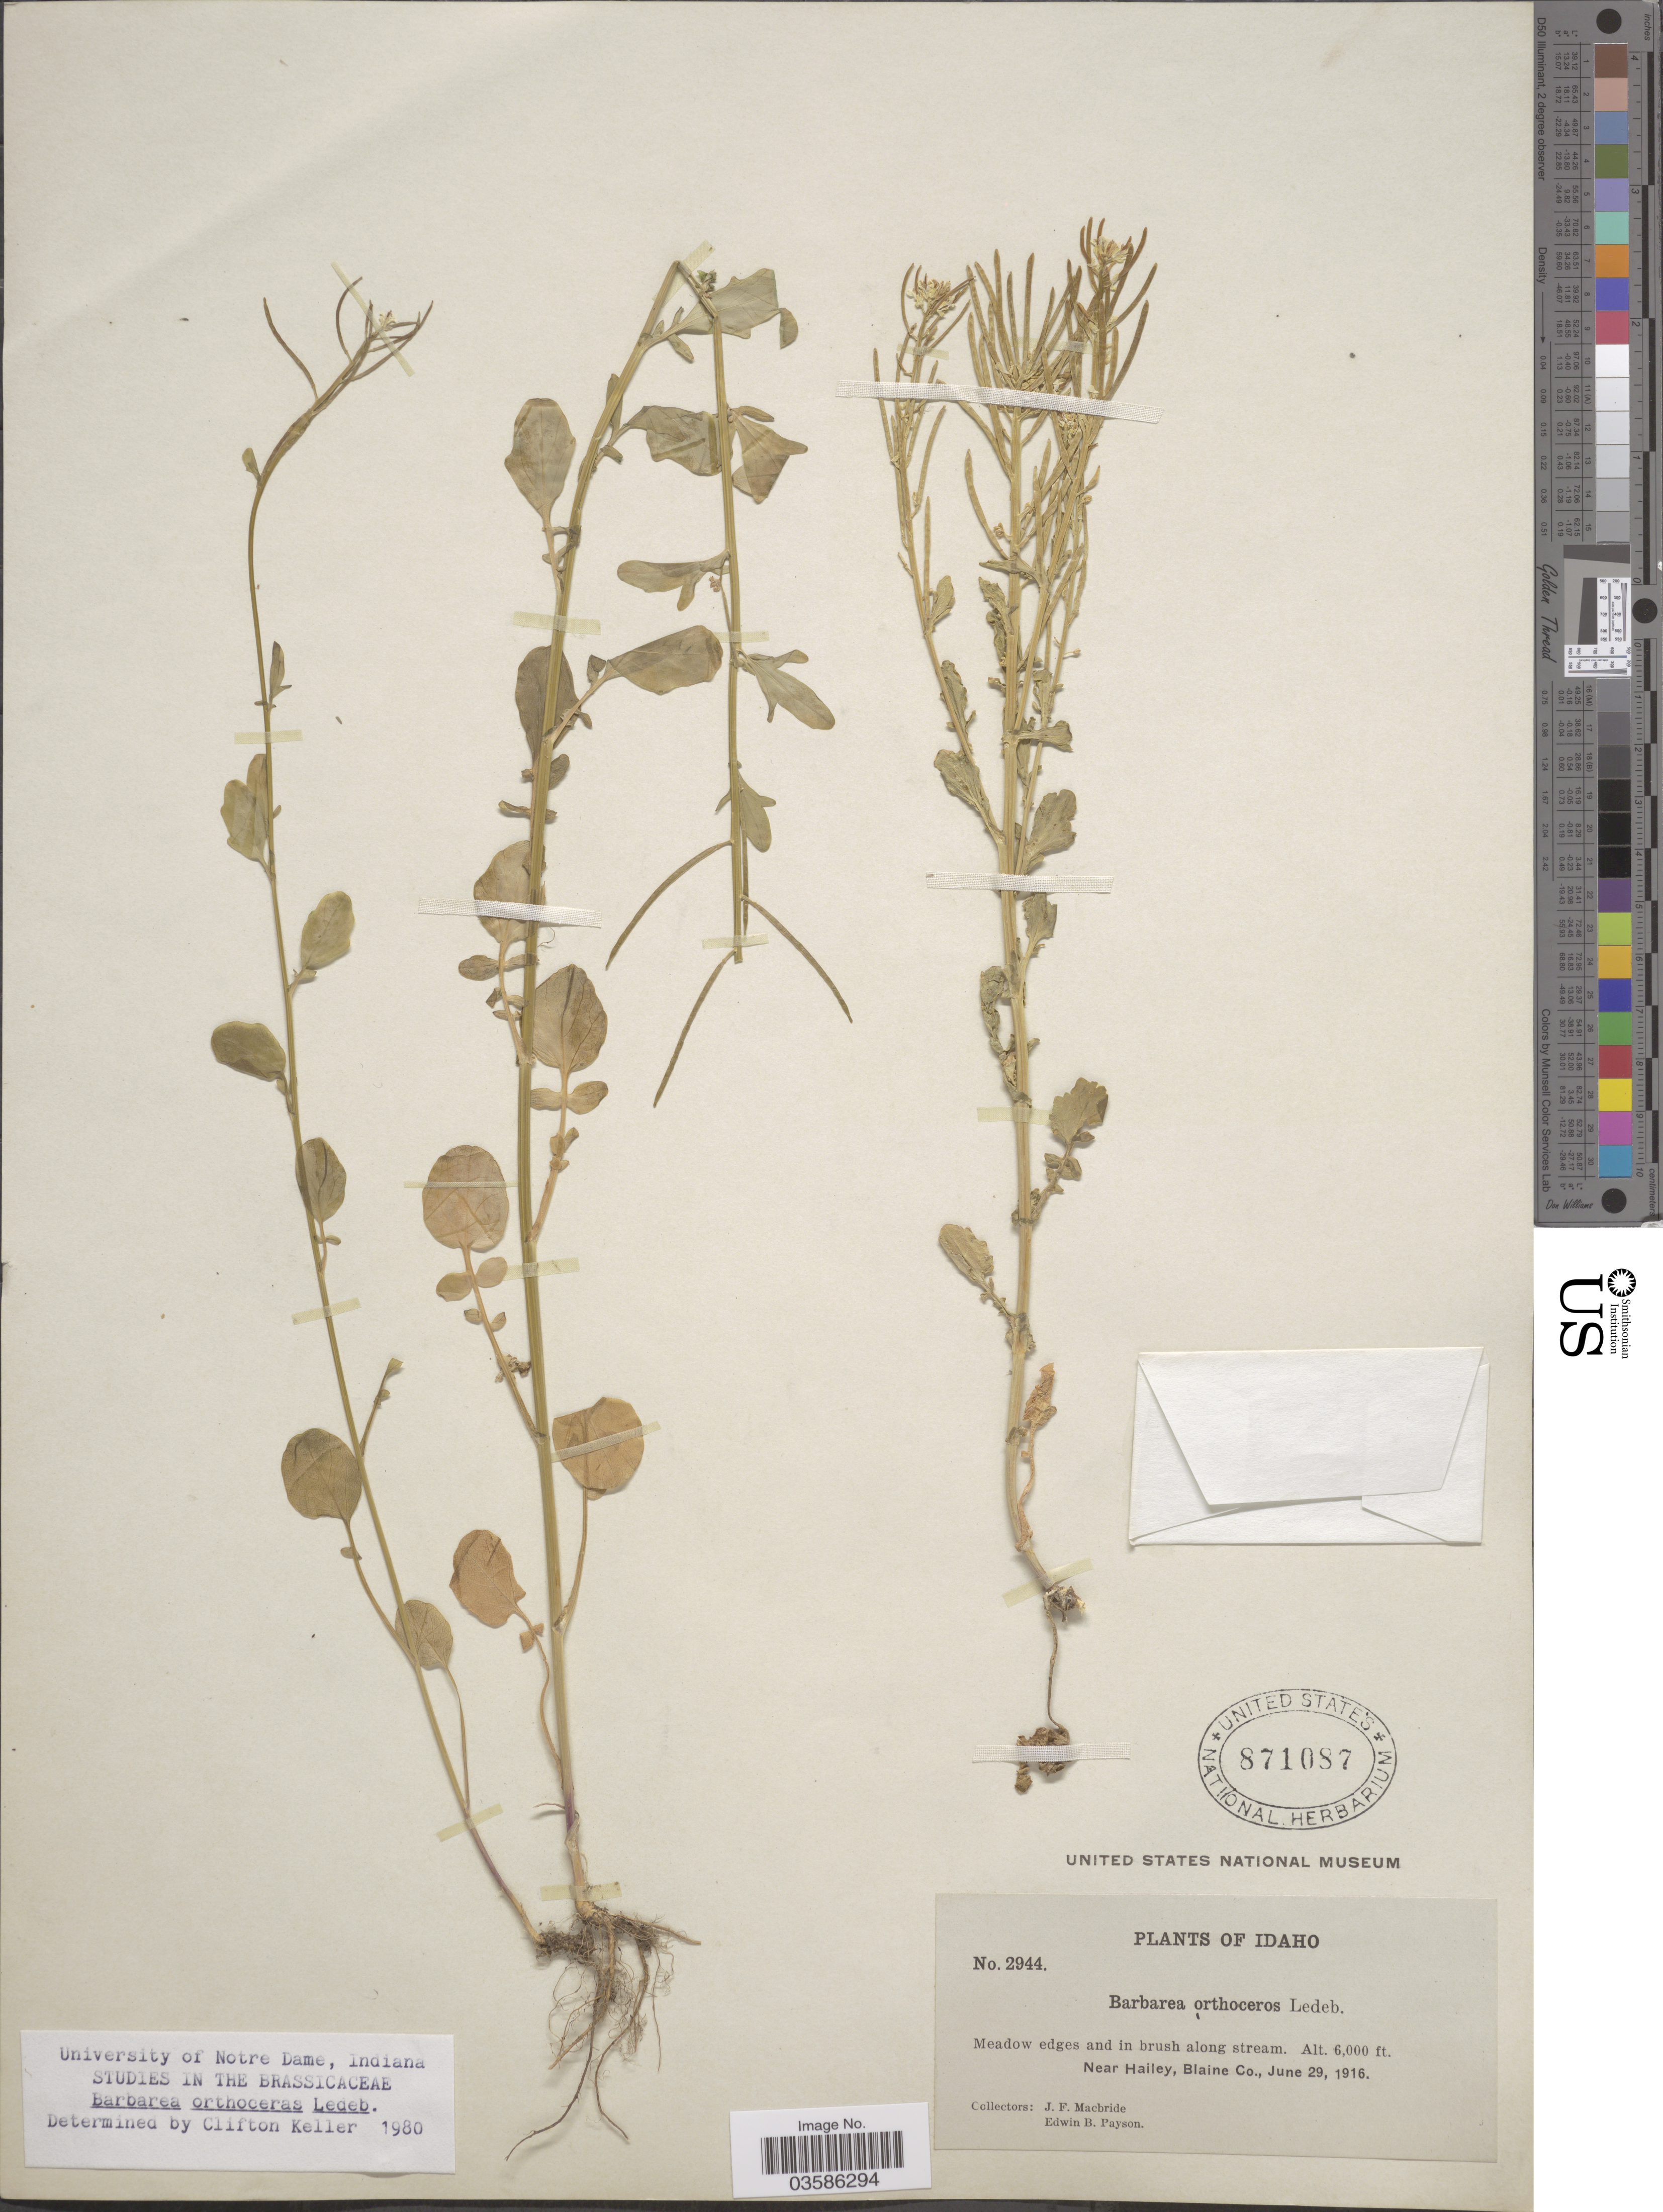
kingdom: Plantae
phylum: Tracheophyta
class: Magnoliopsida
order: Brassicales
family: Brassicaceae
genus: Barbarea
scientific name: Barbarea orthoceras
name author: Ledeb.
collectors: J. F. Macbride & E. B. Payson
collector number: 2944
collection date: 1916-06-29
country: United States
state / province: Idaho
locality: Near Hailey, Blaine Co.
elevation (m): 1829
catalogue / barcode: US 871087